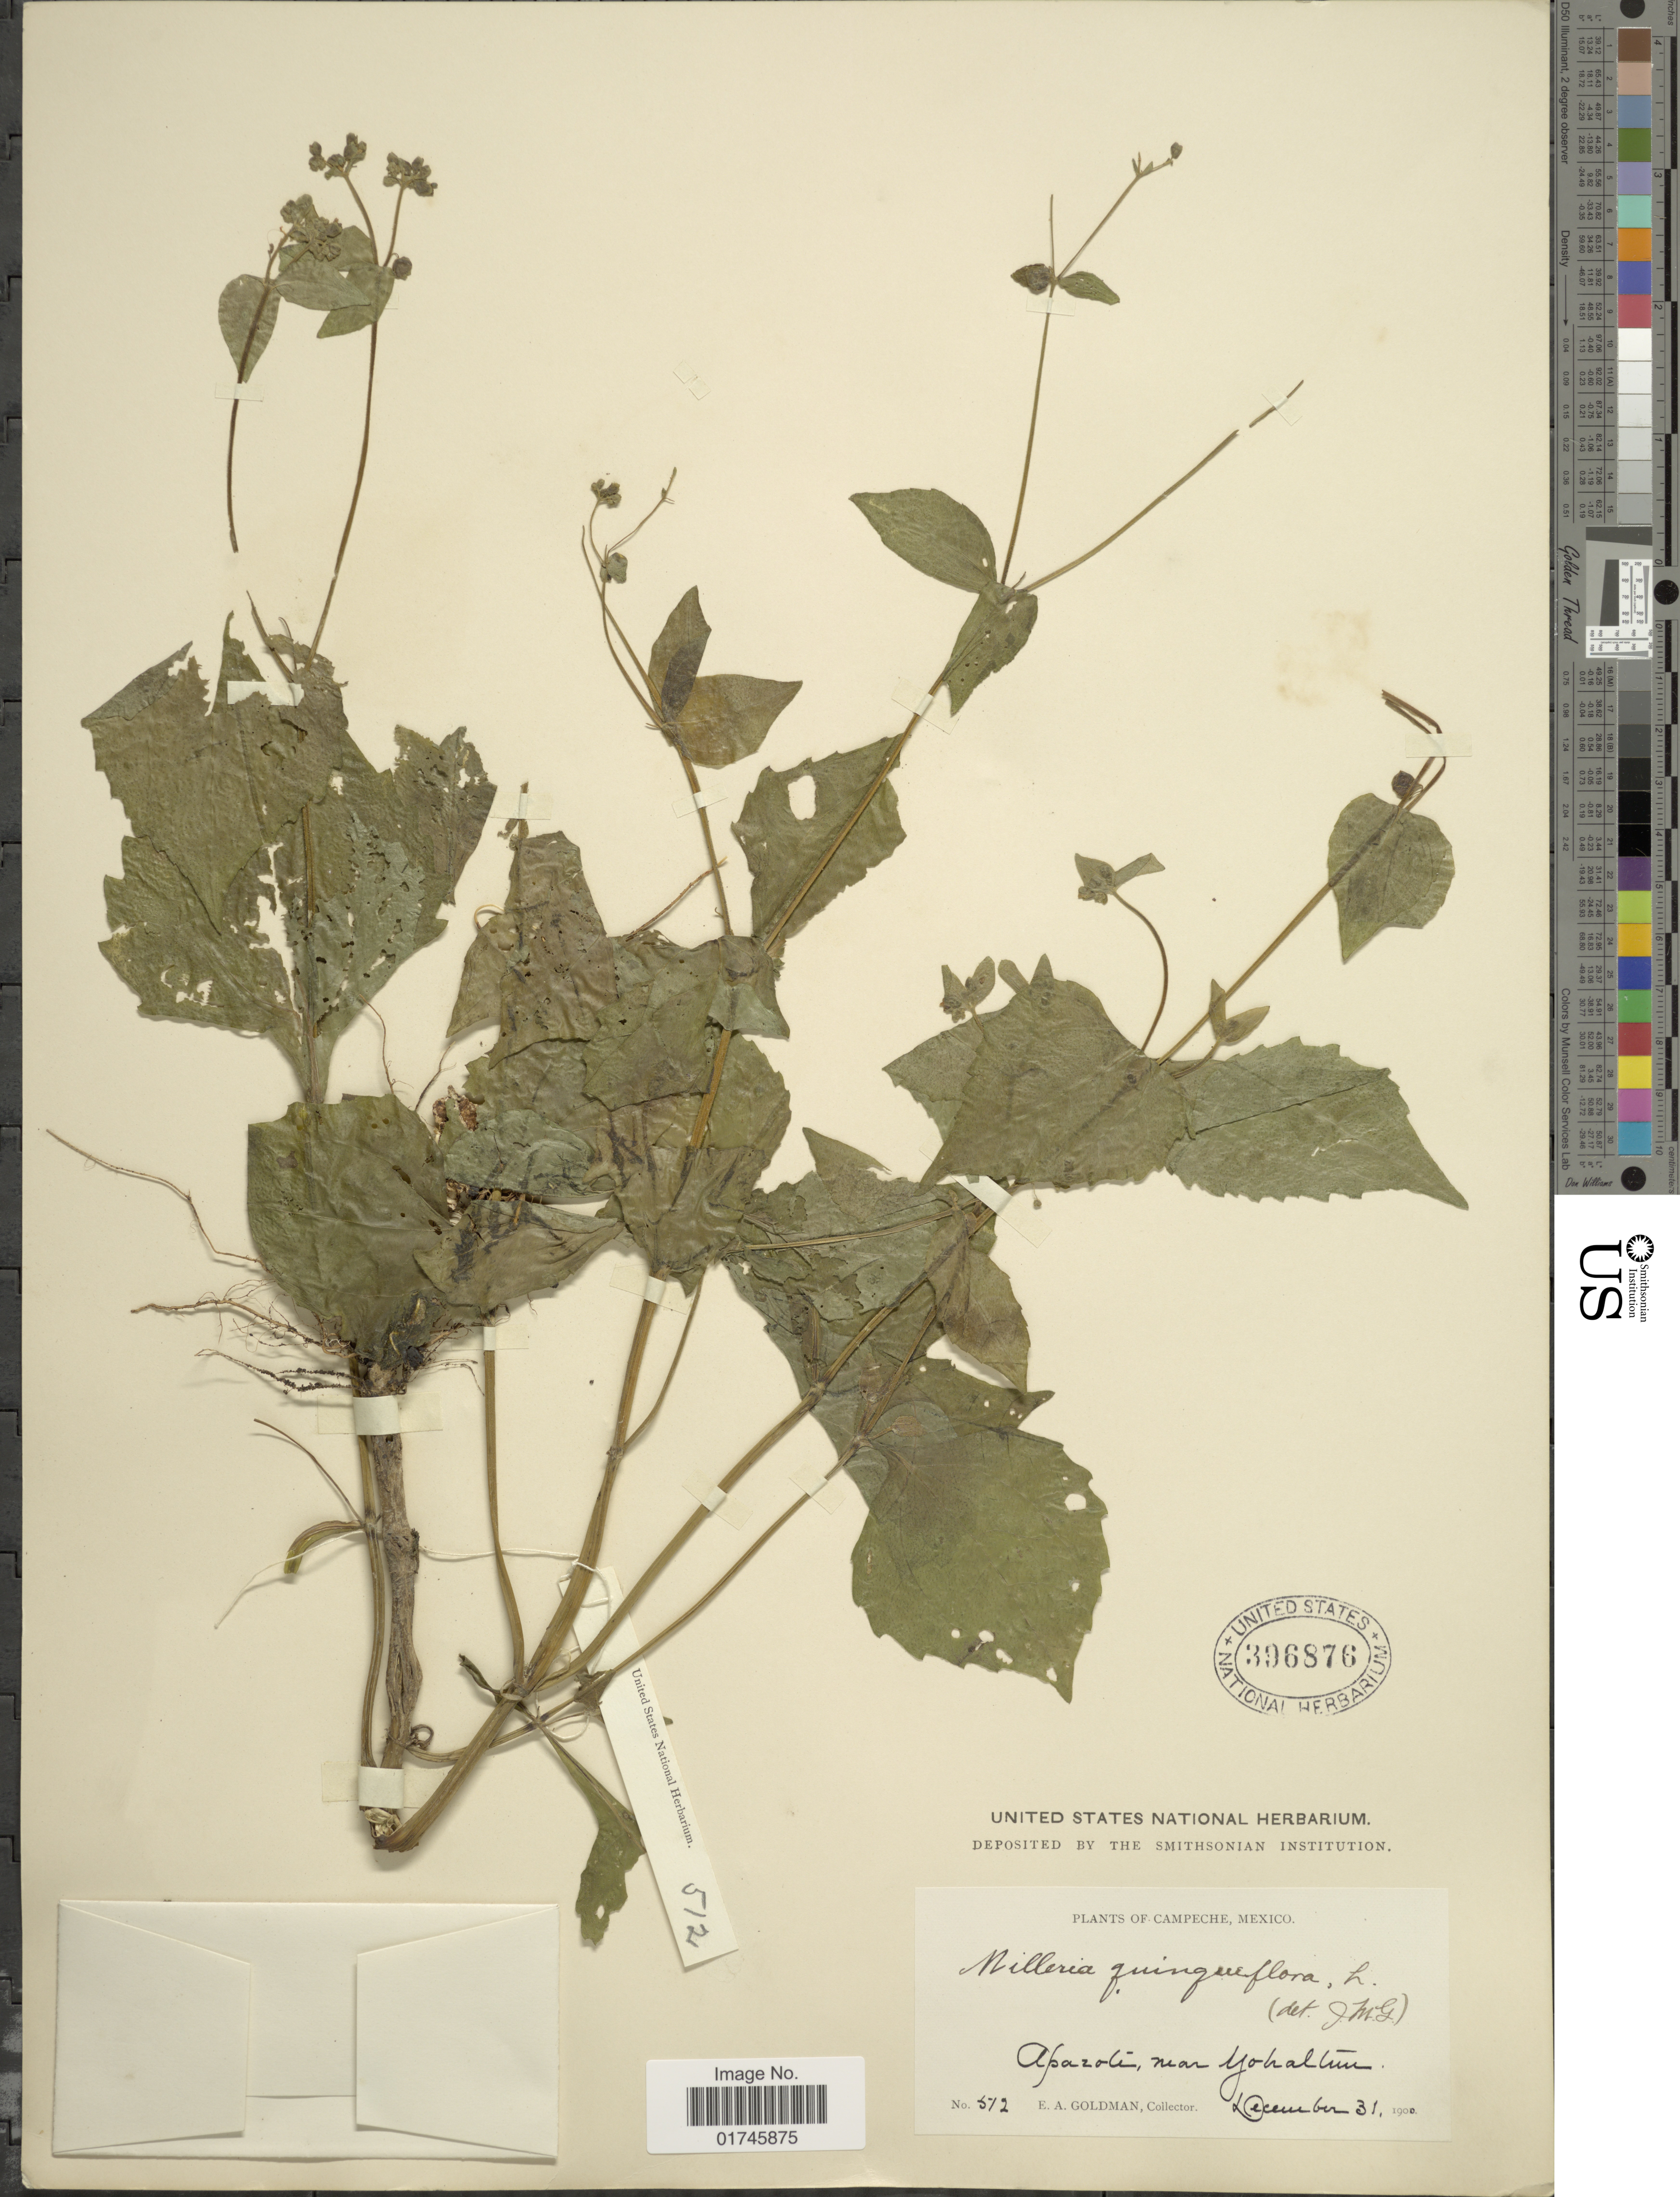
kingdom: Plantae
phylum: Tracheophyta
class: Magnoliopsida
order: Asterales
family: Asteraceae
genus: Milleria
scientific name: Milleria quinqueflora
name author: L.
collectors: E. A. Goldman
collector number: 512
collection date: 1900-12-31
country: Mexico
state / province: Campeche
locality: Campeche, Mexico. Apazote, near Yohaltun.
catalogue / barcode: US 396876